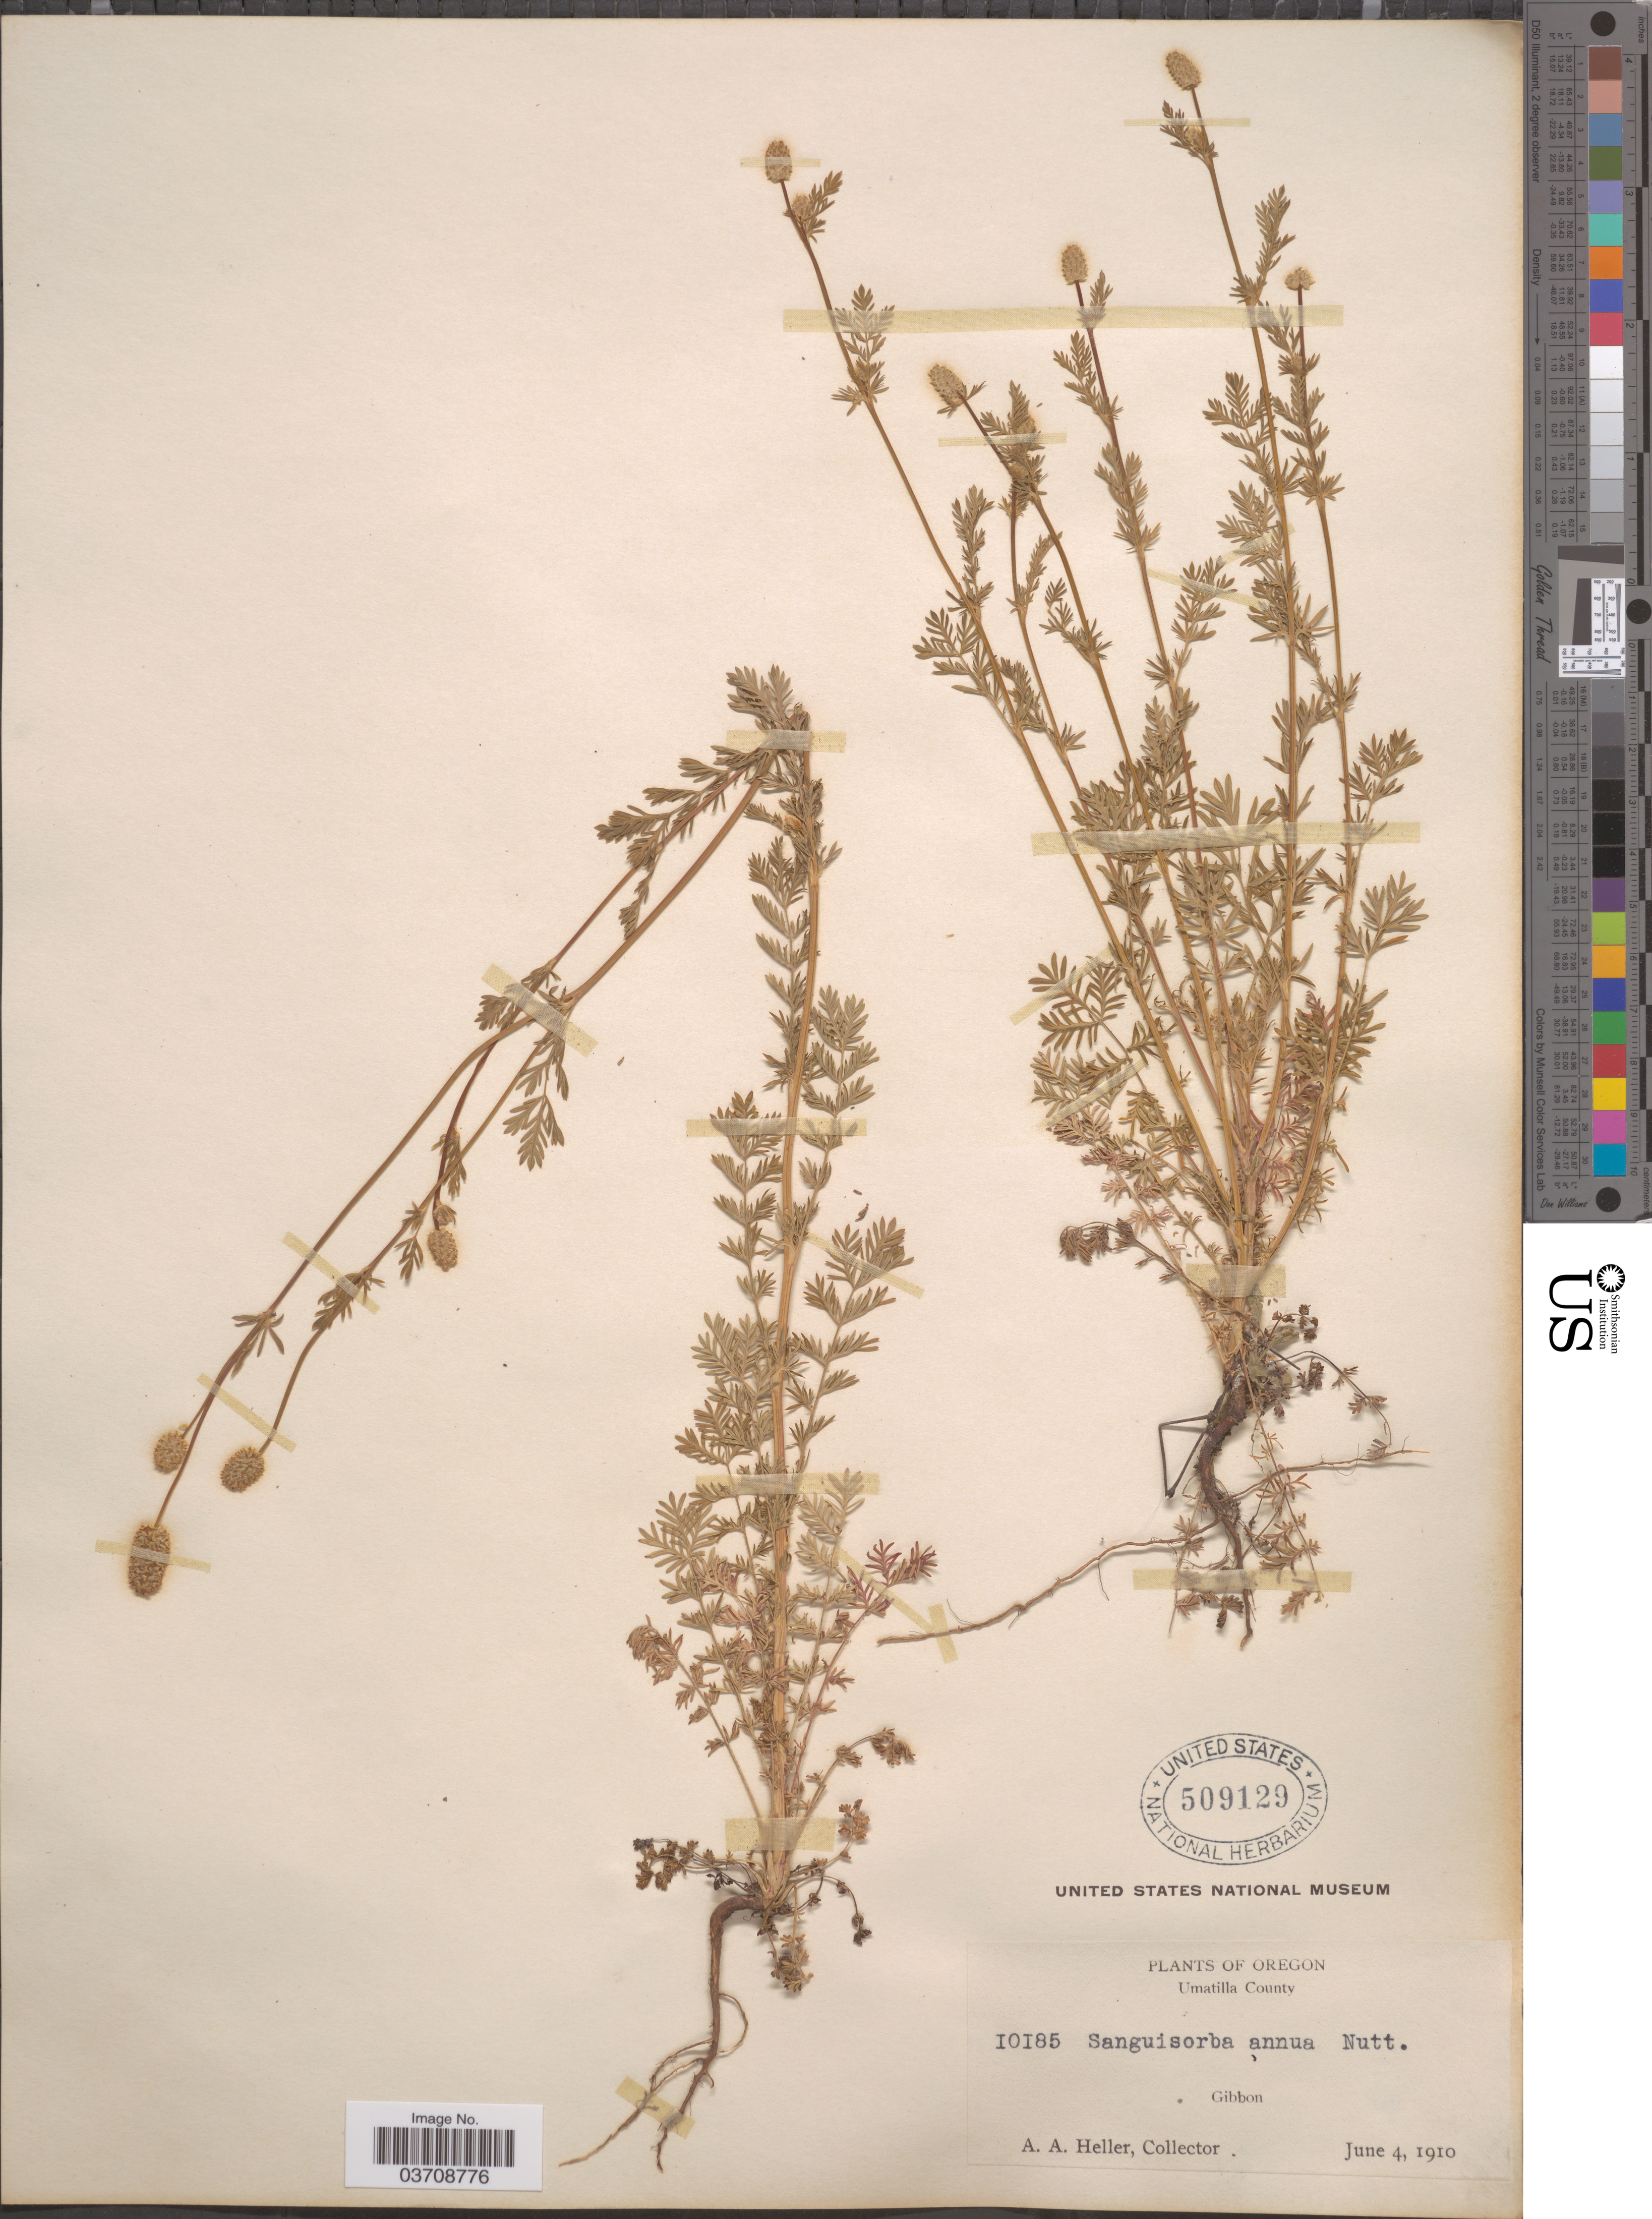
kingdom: Plantae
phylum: Tracheophyta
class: Magnoliopsida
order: Rosales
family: Rosaceae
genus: Sanguisorba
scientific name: Sanguisorba occidentalis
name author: Nutt.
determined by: Strong, Mark T., (BOT), Smithsonian Institution - National Museum of Natural History (UNITED STATES)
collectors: A. A. Heller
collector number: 10185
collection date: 1910-06-04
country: United States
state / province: Oregon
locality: Umatilla County. Gibbon.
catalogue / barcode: US 509129